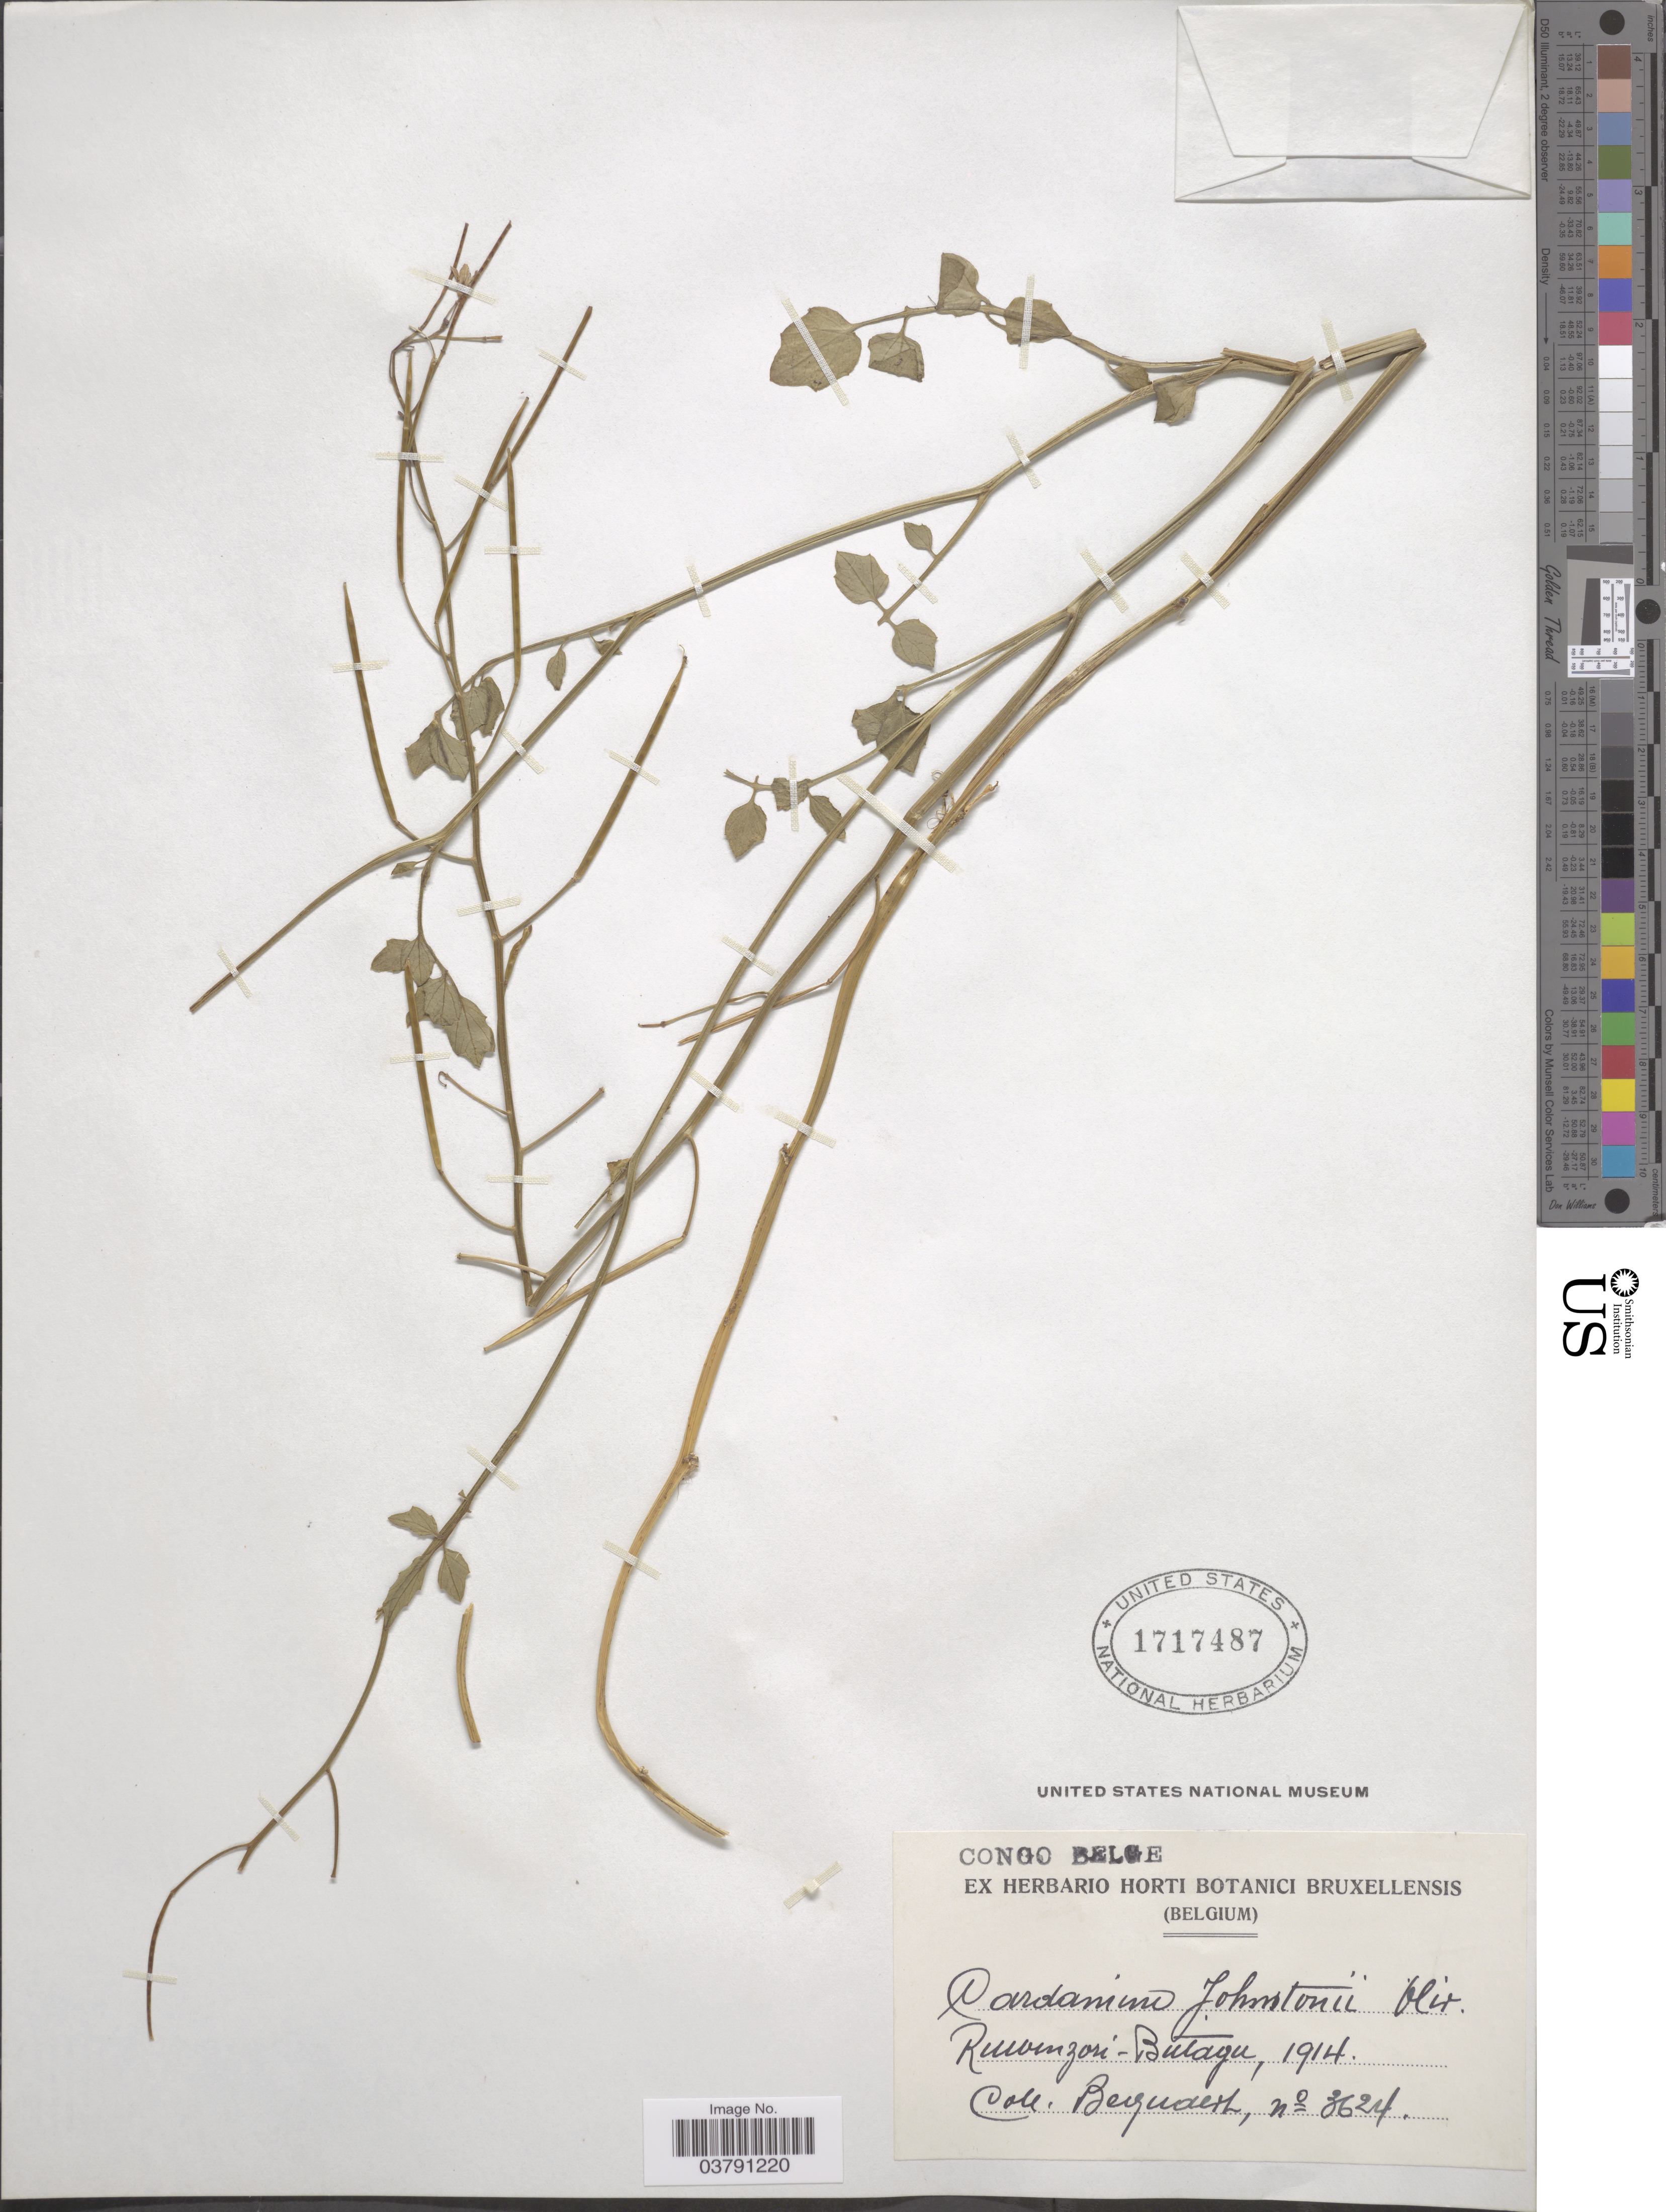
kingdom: Plantae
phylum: Tracheophyta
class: Magnoliopsida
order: Brassicales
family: Brassicaceae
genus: Cardamine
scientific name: Cardamine johnstonii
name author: Oliv.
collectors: Bequaert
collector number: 3624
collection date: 1914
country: Congo, Democratic Republic of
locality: Congo Belge. Ruwenzori- Butagu.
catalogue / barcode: US 1717487